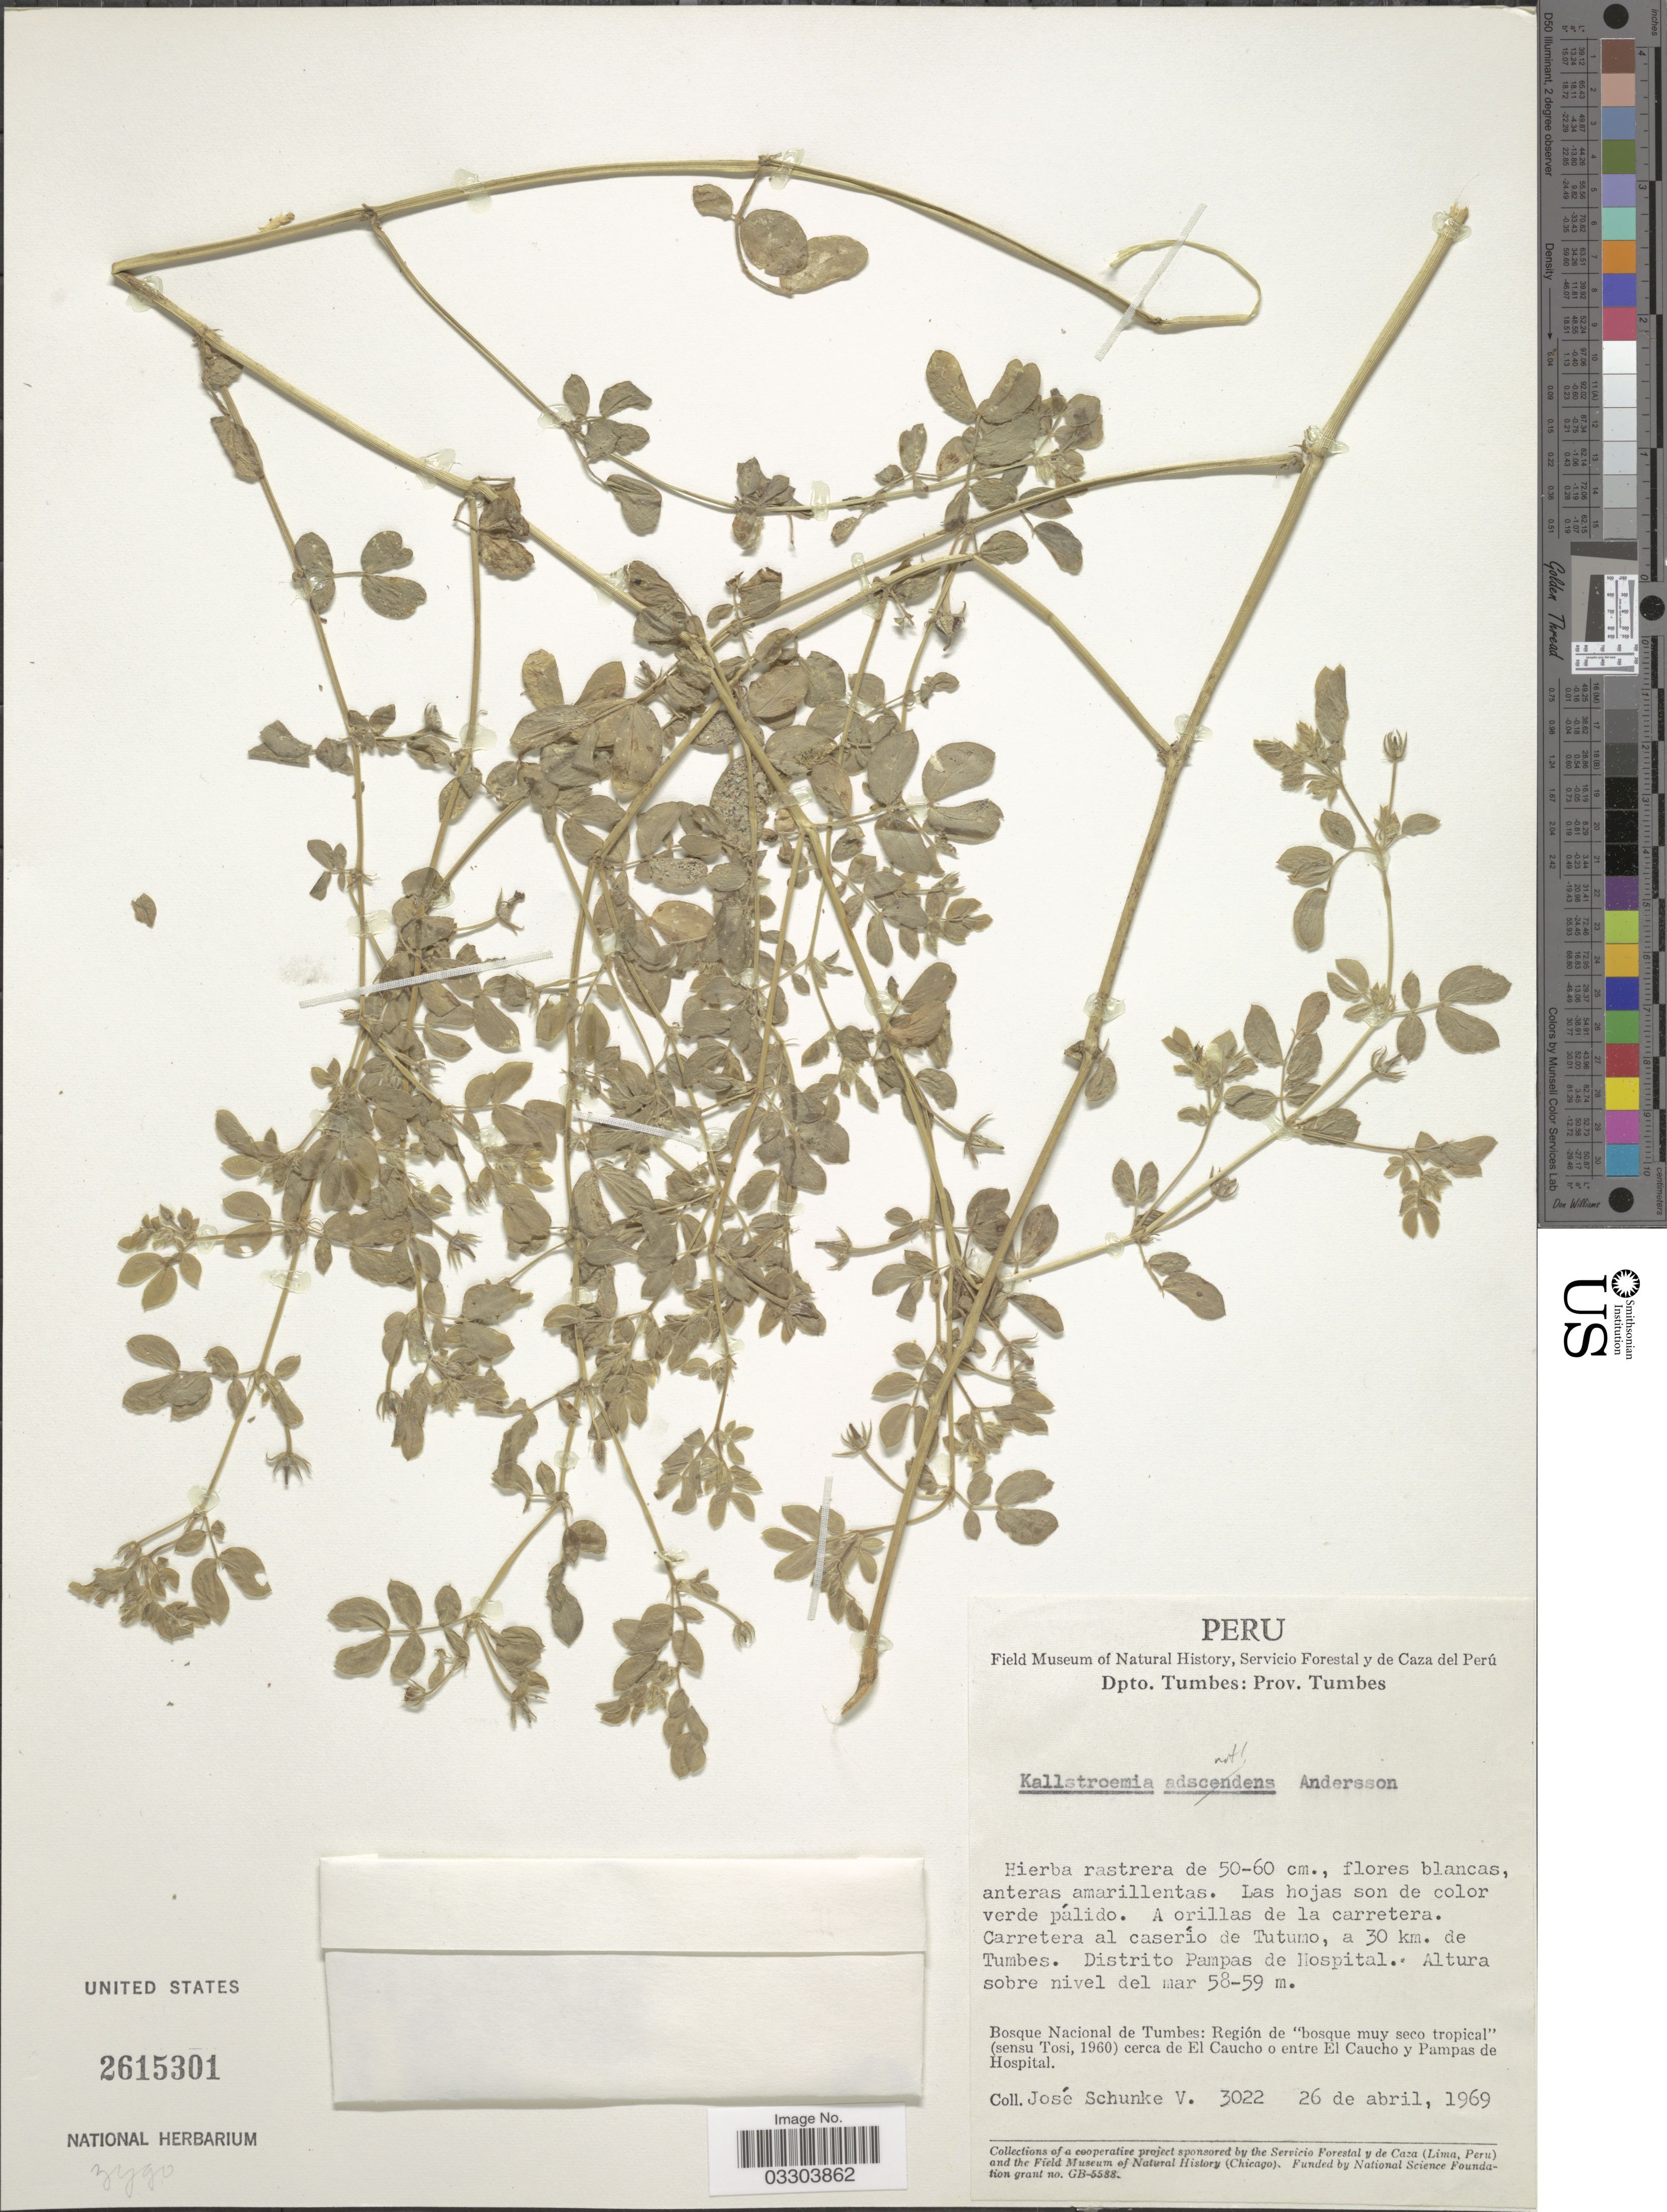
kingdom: Plantae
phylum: Tracheophyta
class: Magnoliopsida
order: Zygophyllales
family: Zygophyllaceae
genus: Kallstroemia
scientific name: Kallstroemia sp.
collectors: J. Schunke Vigo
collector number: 3022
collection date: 1969-04-26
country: Peru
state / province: Tumbes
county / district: Tumbes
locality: Dpto. Tumbes: Prov. Tumbes. A orillas de la carretera. Carretera al caserío de Tutumo, a 30 km. de Tumbes. Distrito Pampas de Hospital. Bosque Nacional de Tumbes: Región de "bosque muy seco tropical)" cerca de El Caucho o entre El Caucho y Pampas de Hospital.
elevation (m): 58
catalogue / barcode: US 2615301